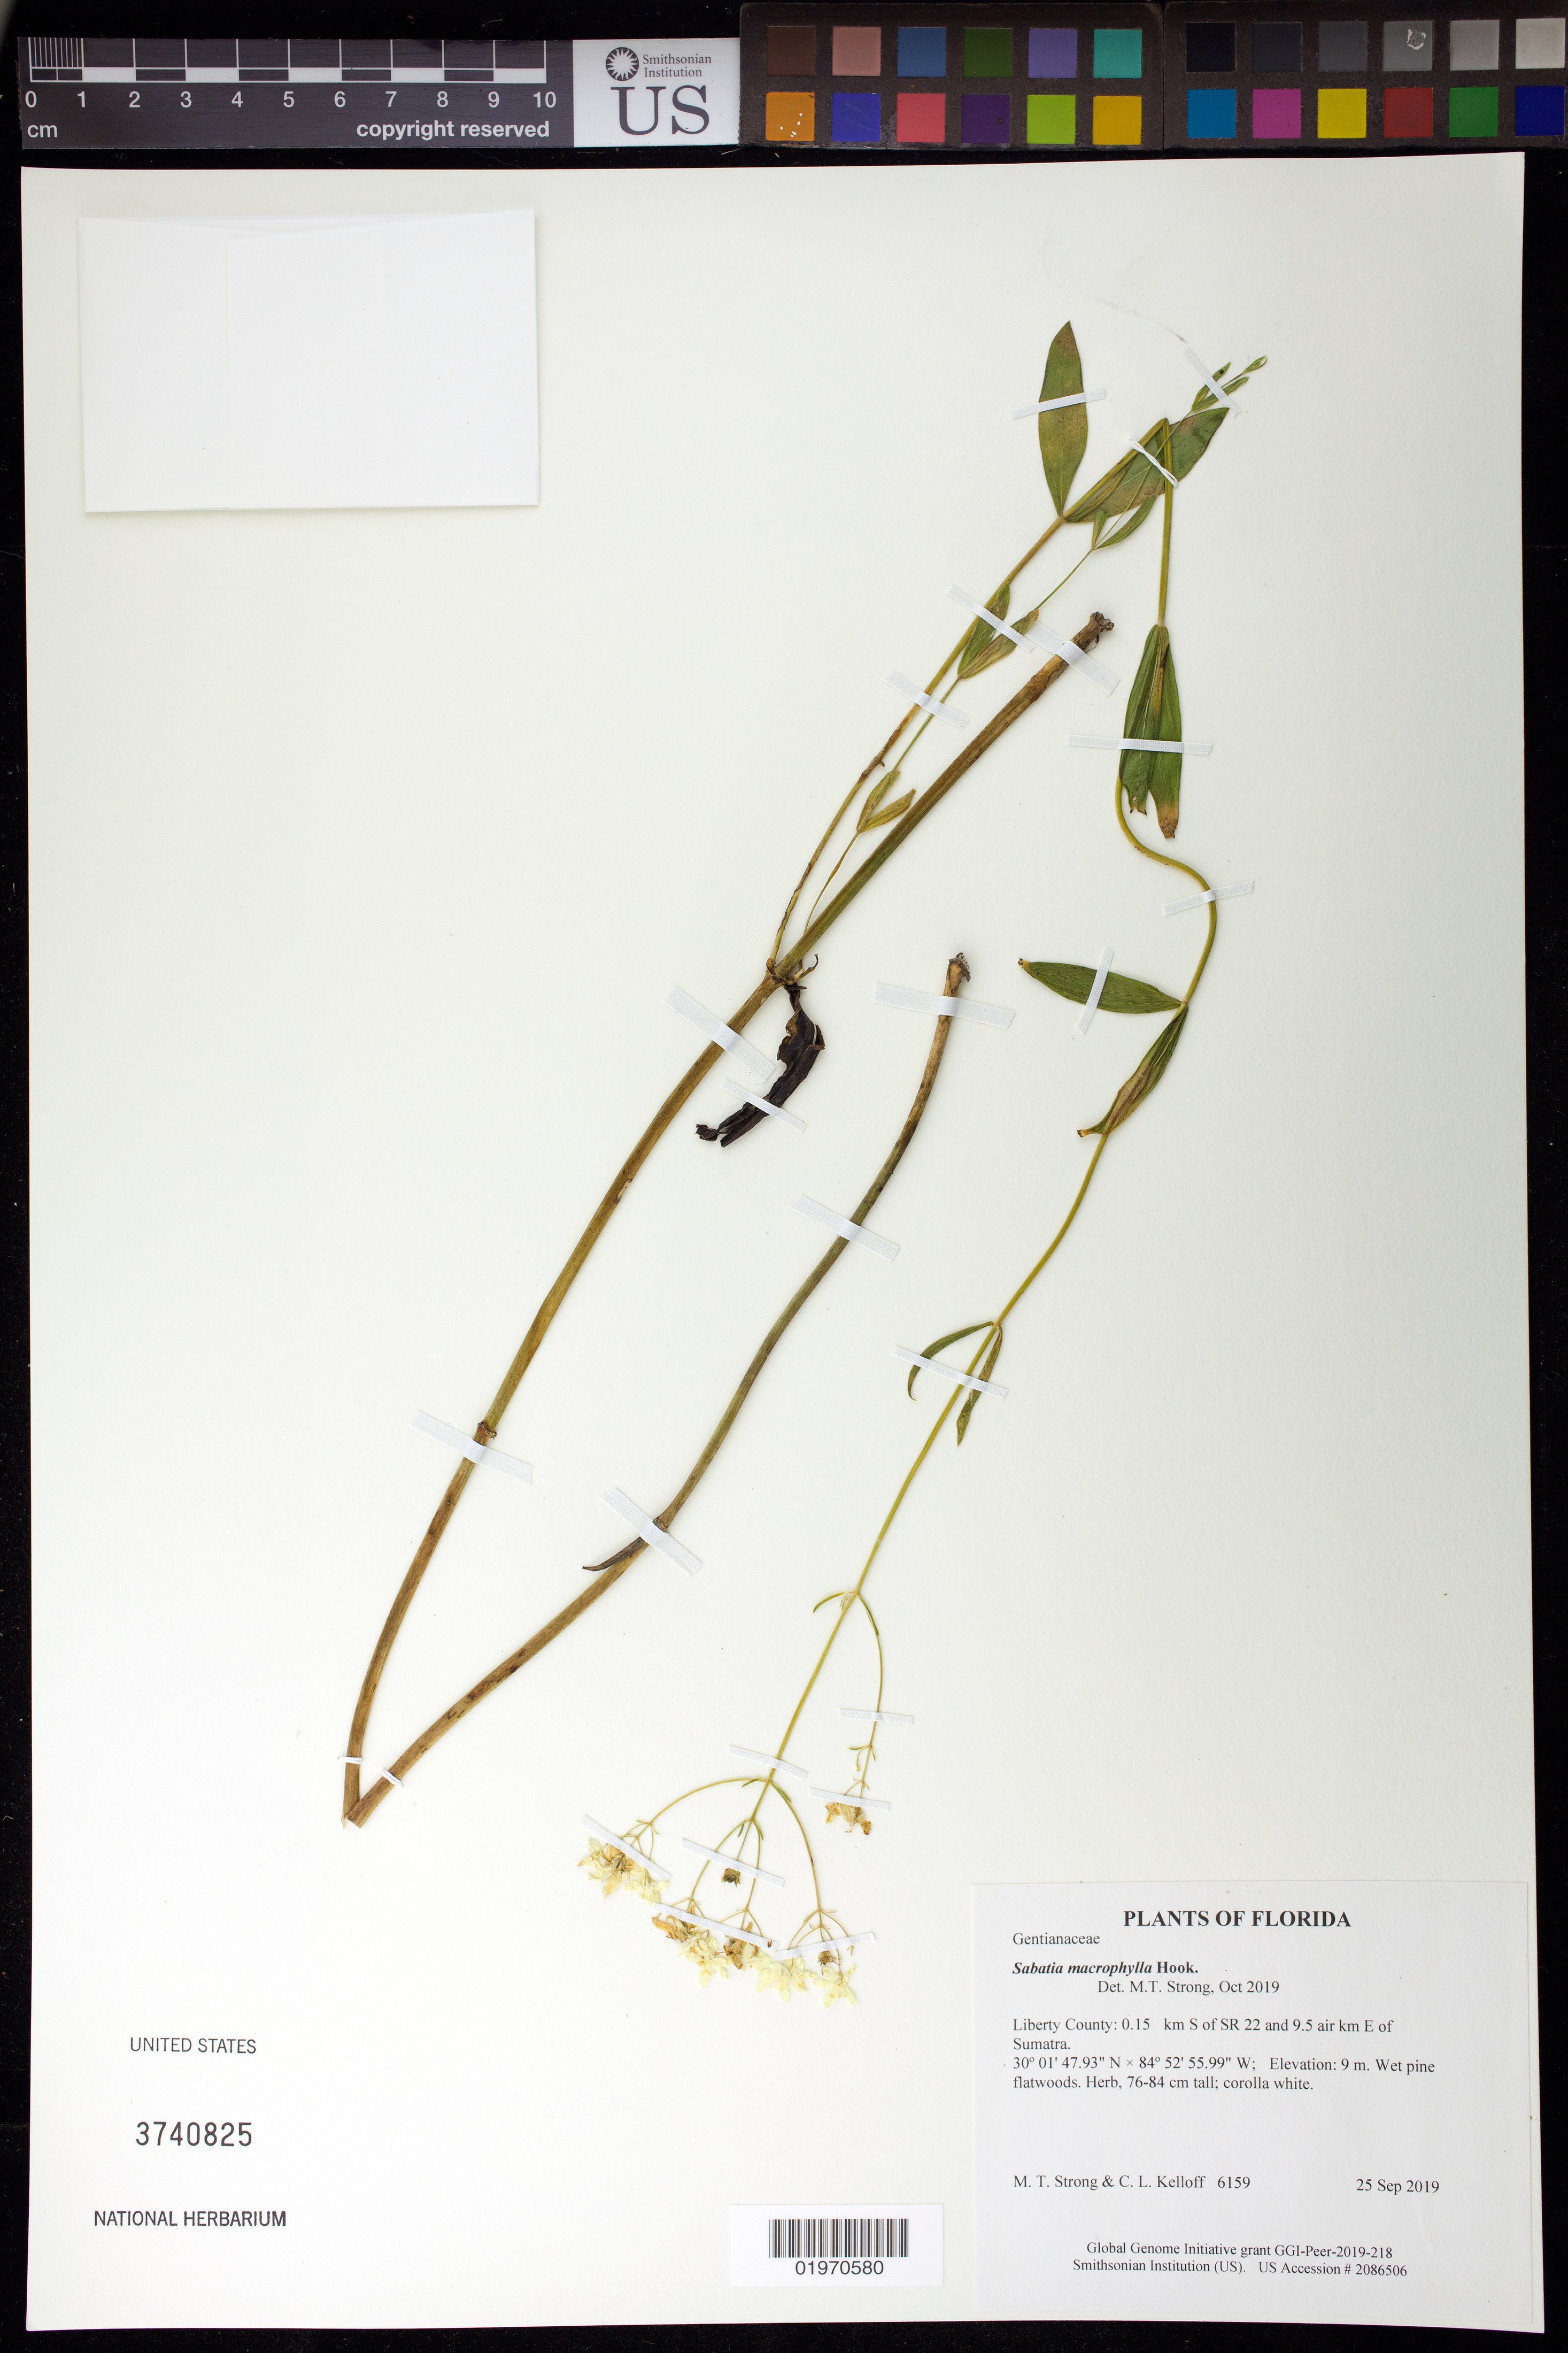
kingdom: Plantae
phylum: Tracheophyta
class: Magnoliopsida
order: Gentianales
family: Gentianaceae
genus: Sabatia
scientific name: Sabatia macrophylla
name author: Hook.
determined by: Strong, Mark T., (BOT), Smithsonian Institution - National Museum of Natural History (UNITED STATES)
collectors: M. T. Strong & C. L. Kelloff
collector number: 6159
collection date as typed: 25 Sep 2019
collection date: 2019-09-25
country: United States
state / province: Florida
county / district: Liberty County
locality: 0.15 km S of SR 22 and 9.5 air km E of Sumatra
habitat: Wet pine flatwoods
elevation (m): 9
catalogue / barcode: US 3740825